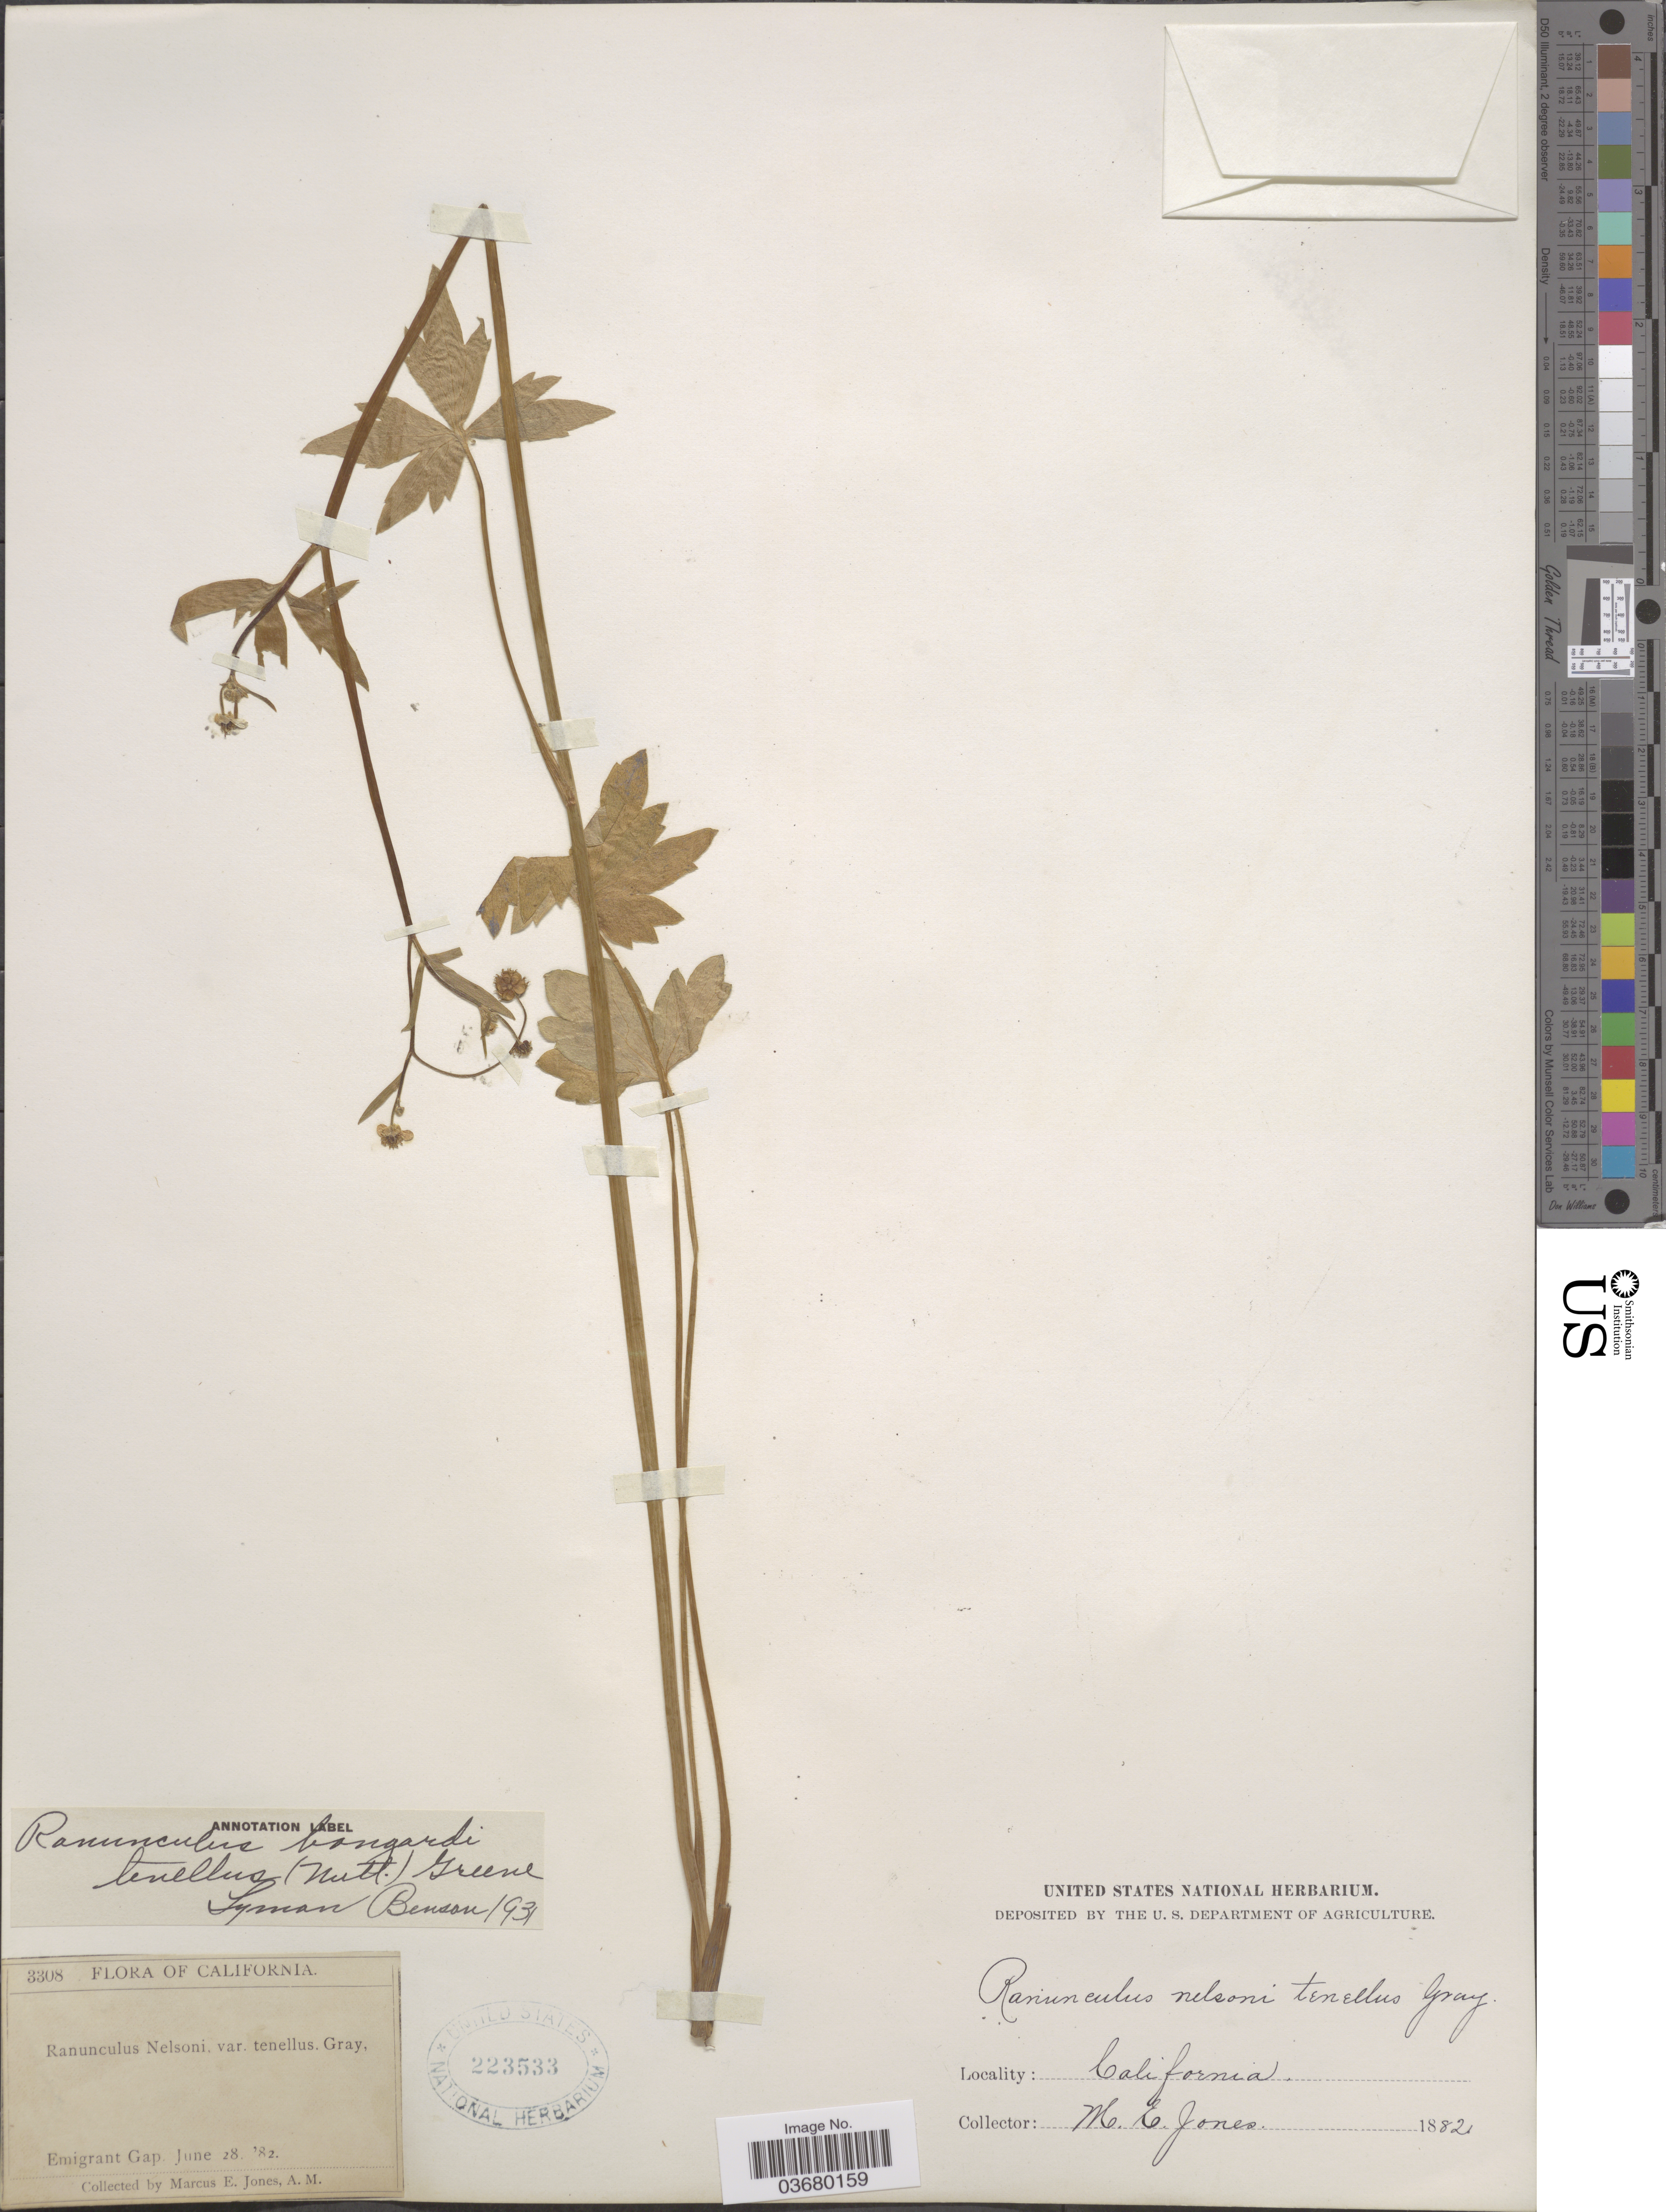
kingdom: Plantae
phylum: Tracheophyta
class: Magnoliopsida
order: Ranunculales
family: Ranunculaceae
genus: Ranunculus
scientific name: Ranunculus bongardii var. tenellus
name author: (A. Gray) Greene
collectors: M. E. Jones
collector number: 3308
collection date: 1882-06-28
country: United States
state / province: California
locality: Emigrant Gap.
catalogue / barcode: US 223533